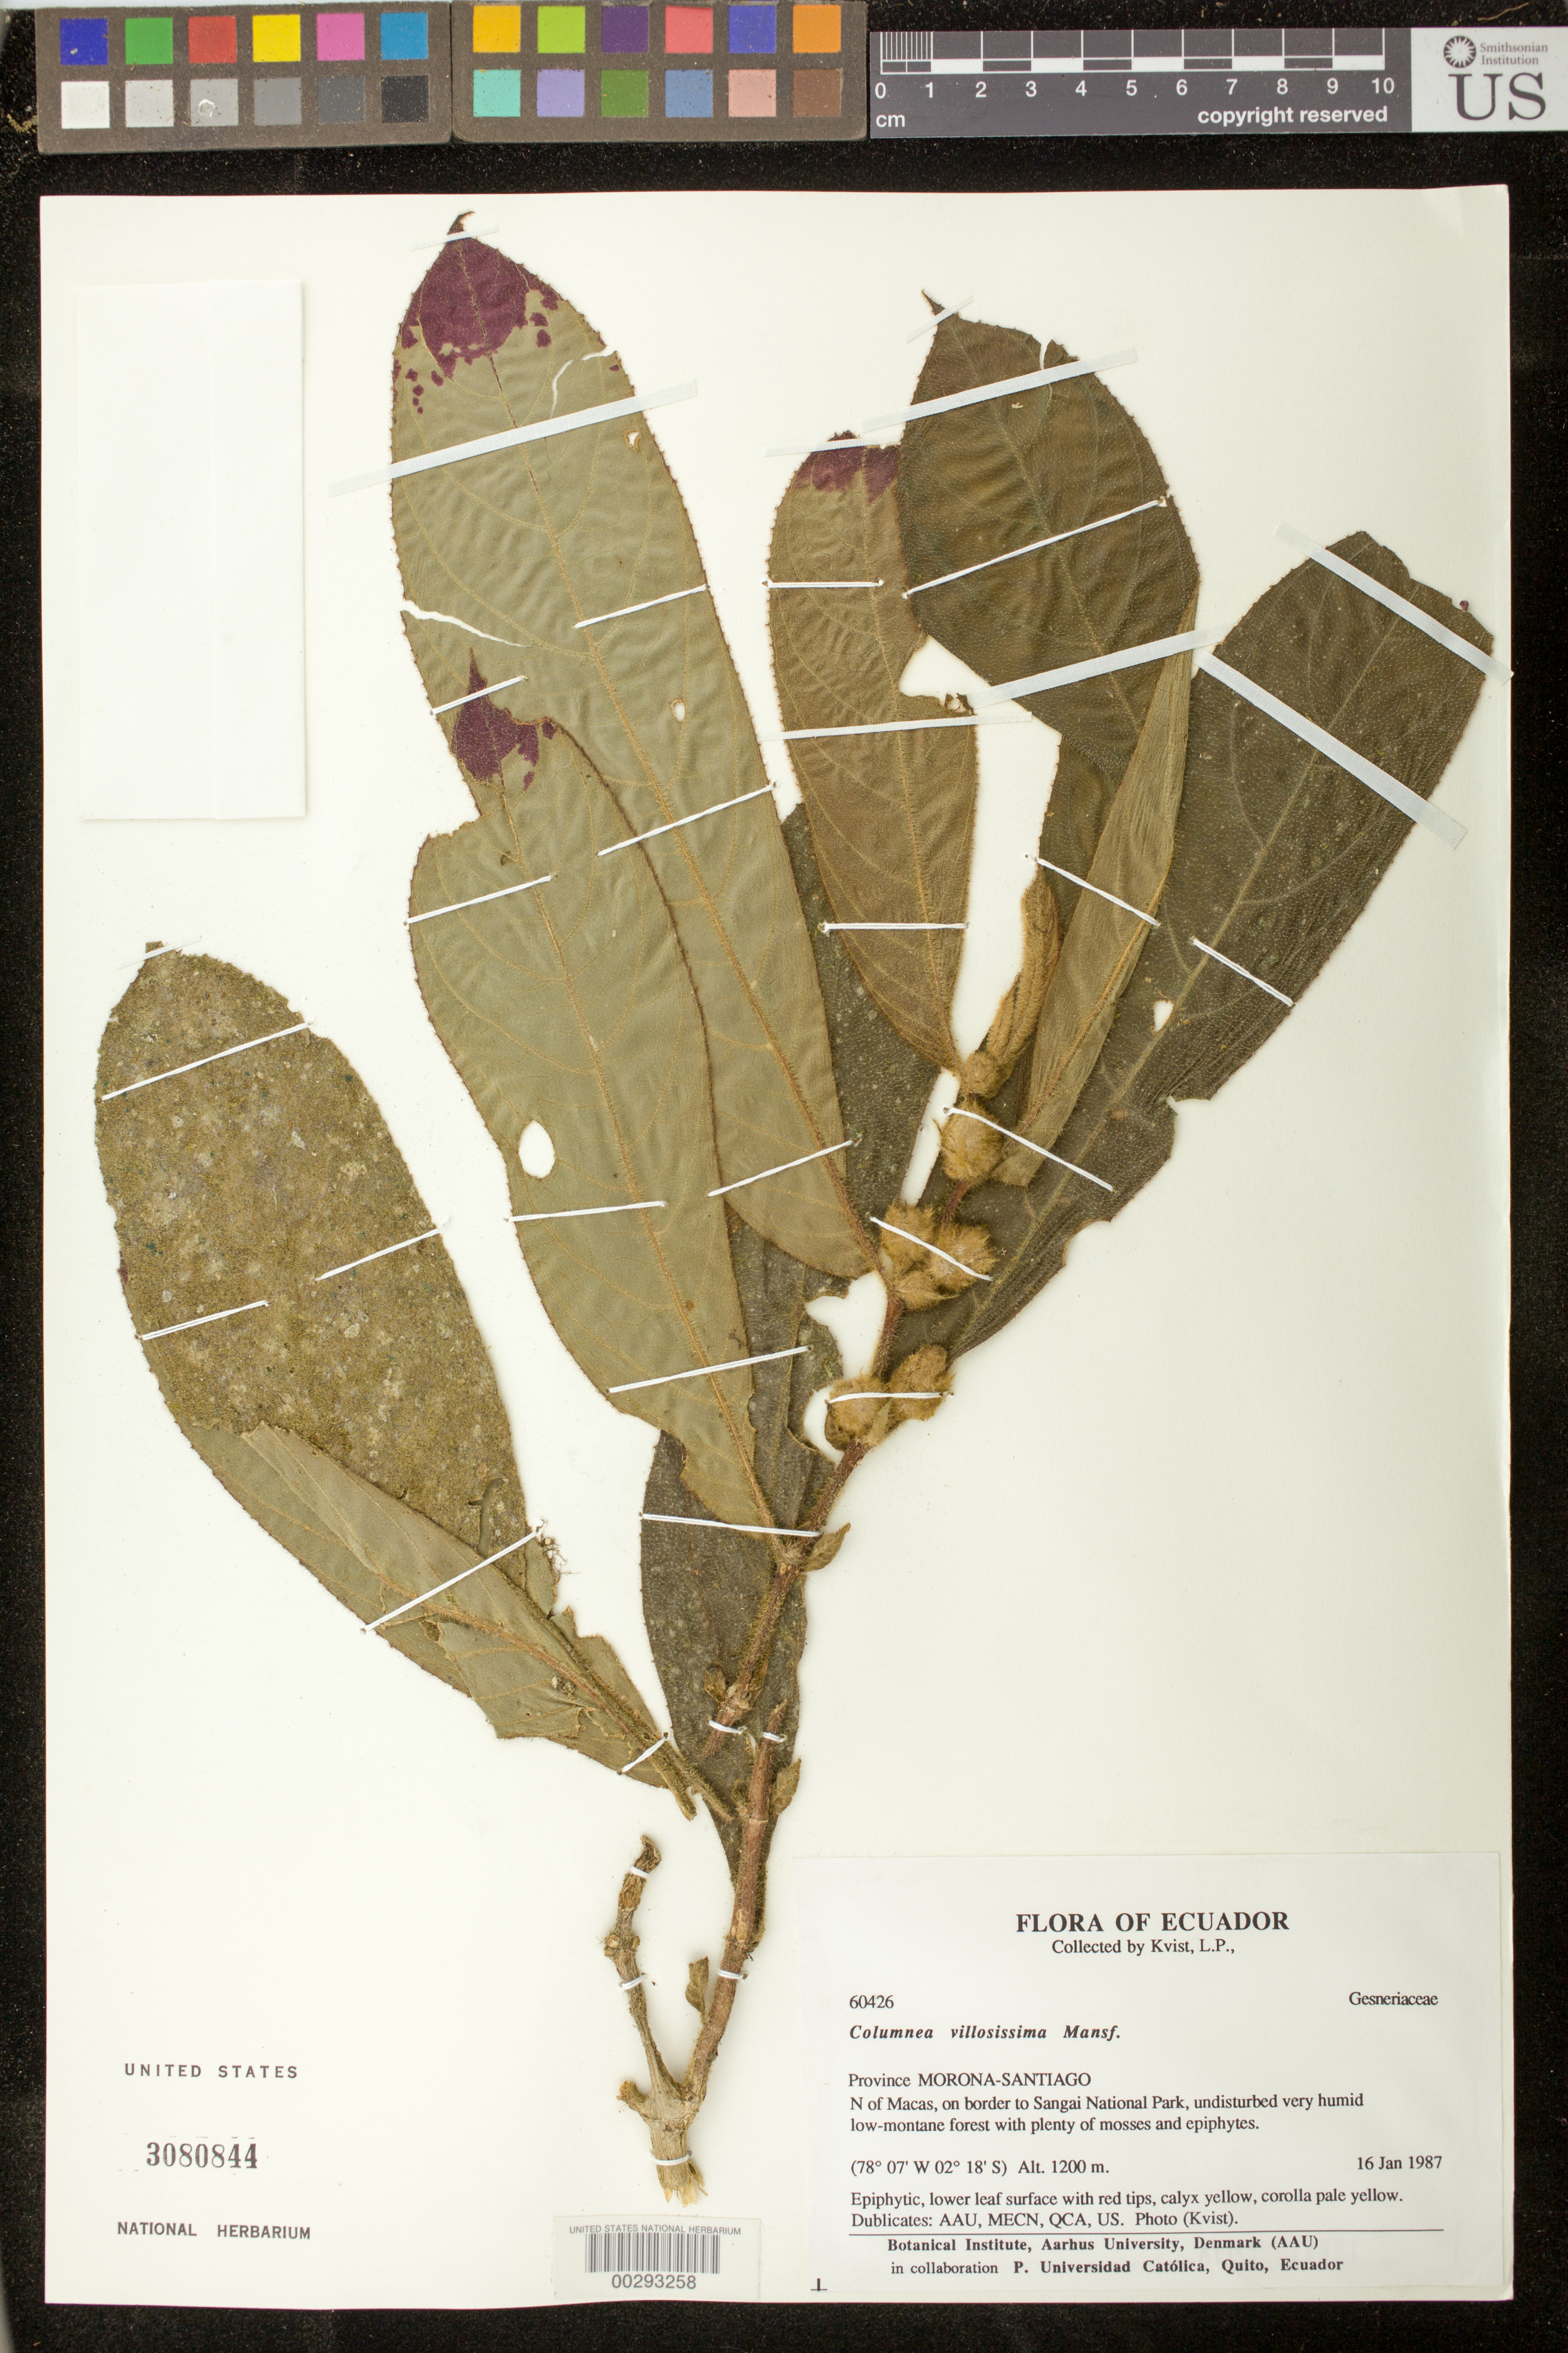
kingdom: Plantae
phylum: Tracheophyta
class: Magnoliopsida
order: Lamiales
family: Gesneriaceae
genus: Columnea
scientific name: Columnea villosissima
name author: Mansf.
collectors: L. P. Kvist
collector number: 60426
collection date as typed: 16 Jan 1987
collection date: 1987-01-16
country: Ecuador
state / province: Morona-Santiago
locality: N of Macas, on border to Sangay National Park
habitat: Undisturbed very humid low montane forest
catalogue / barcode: US 3080844